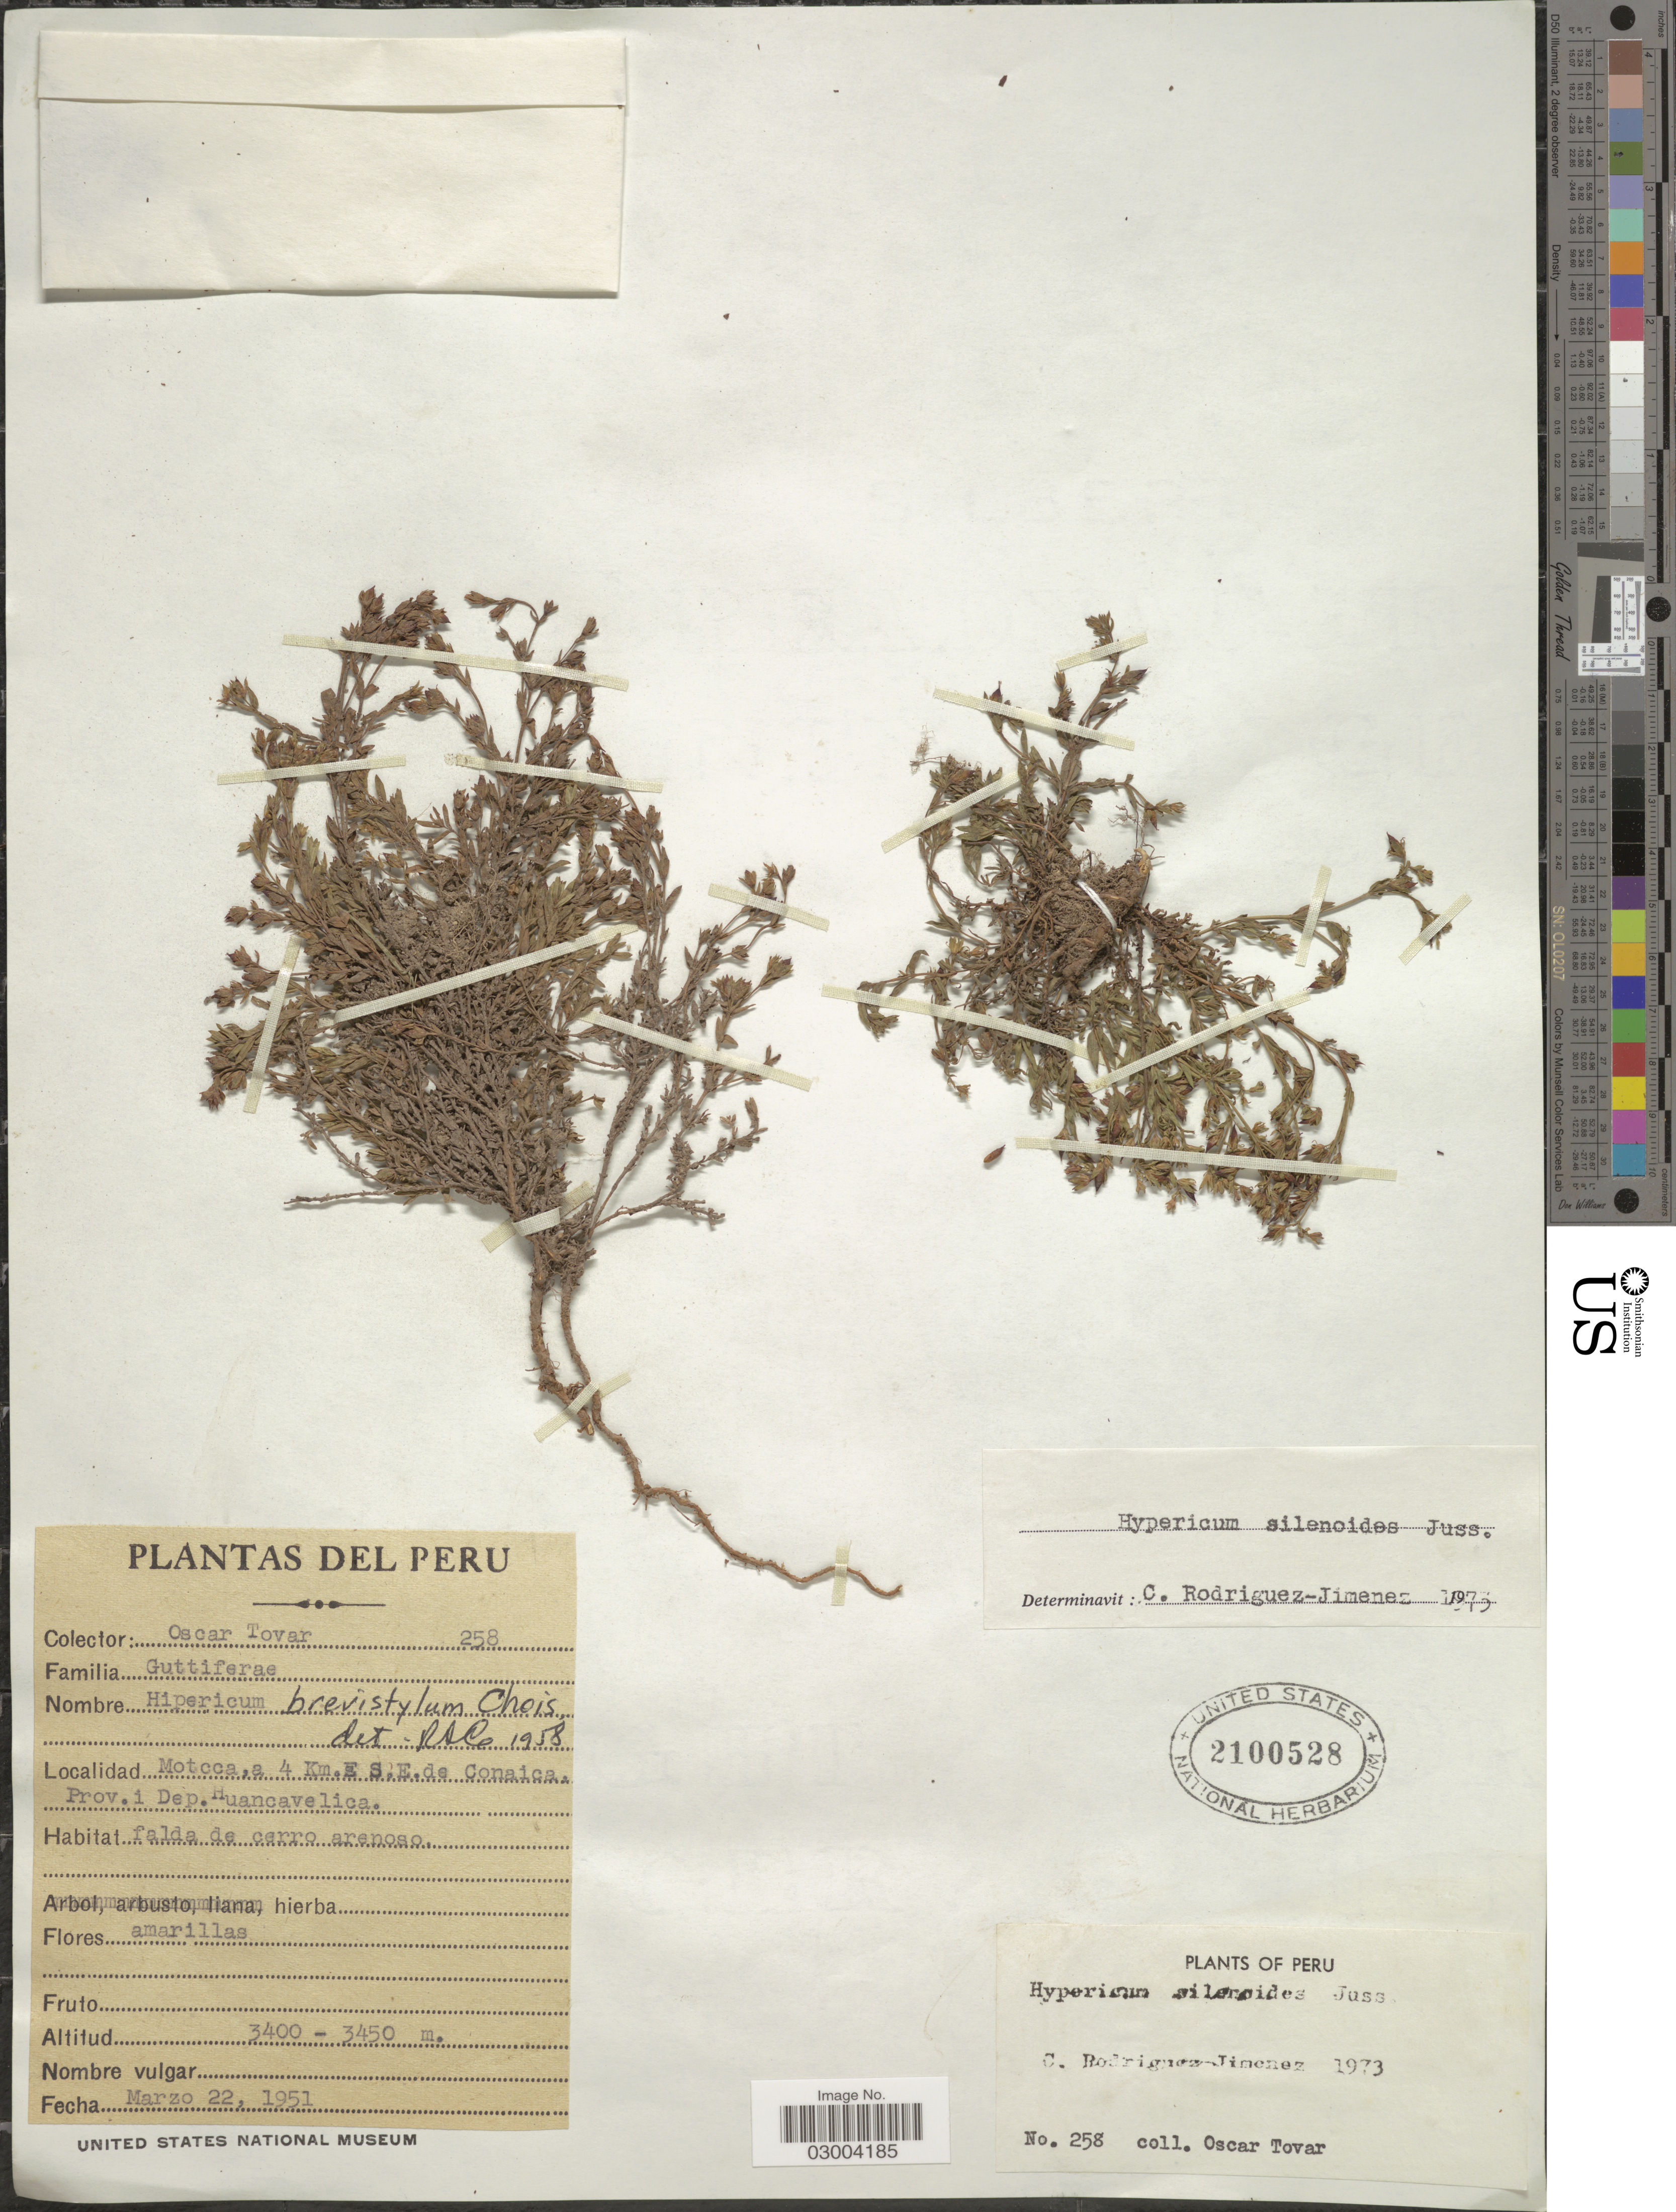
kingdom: Plantae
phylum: Tracheophyta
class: Magnoliopsida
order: Malpighiales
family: Hypericaceae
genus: Hypericum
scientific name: Hypericum silenoides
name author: Juss.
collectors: Ó. Tovar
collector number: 258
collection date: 1951-03-22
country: Peru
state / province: Huancavelica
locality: Motcca, a 4 Km. E.S.E. de Conaica, Prov. i Dep. Huancavelica.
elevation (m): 3400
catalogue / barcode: US 2100528